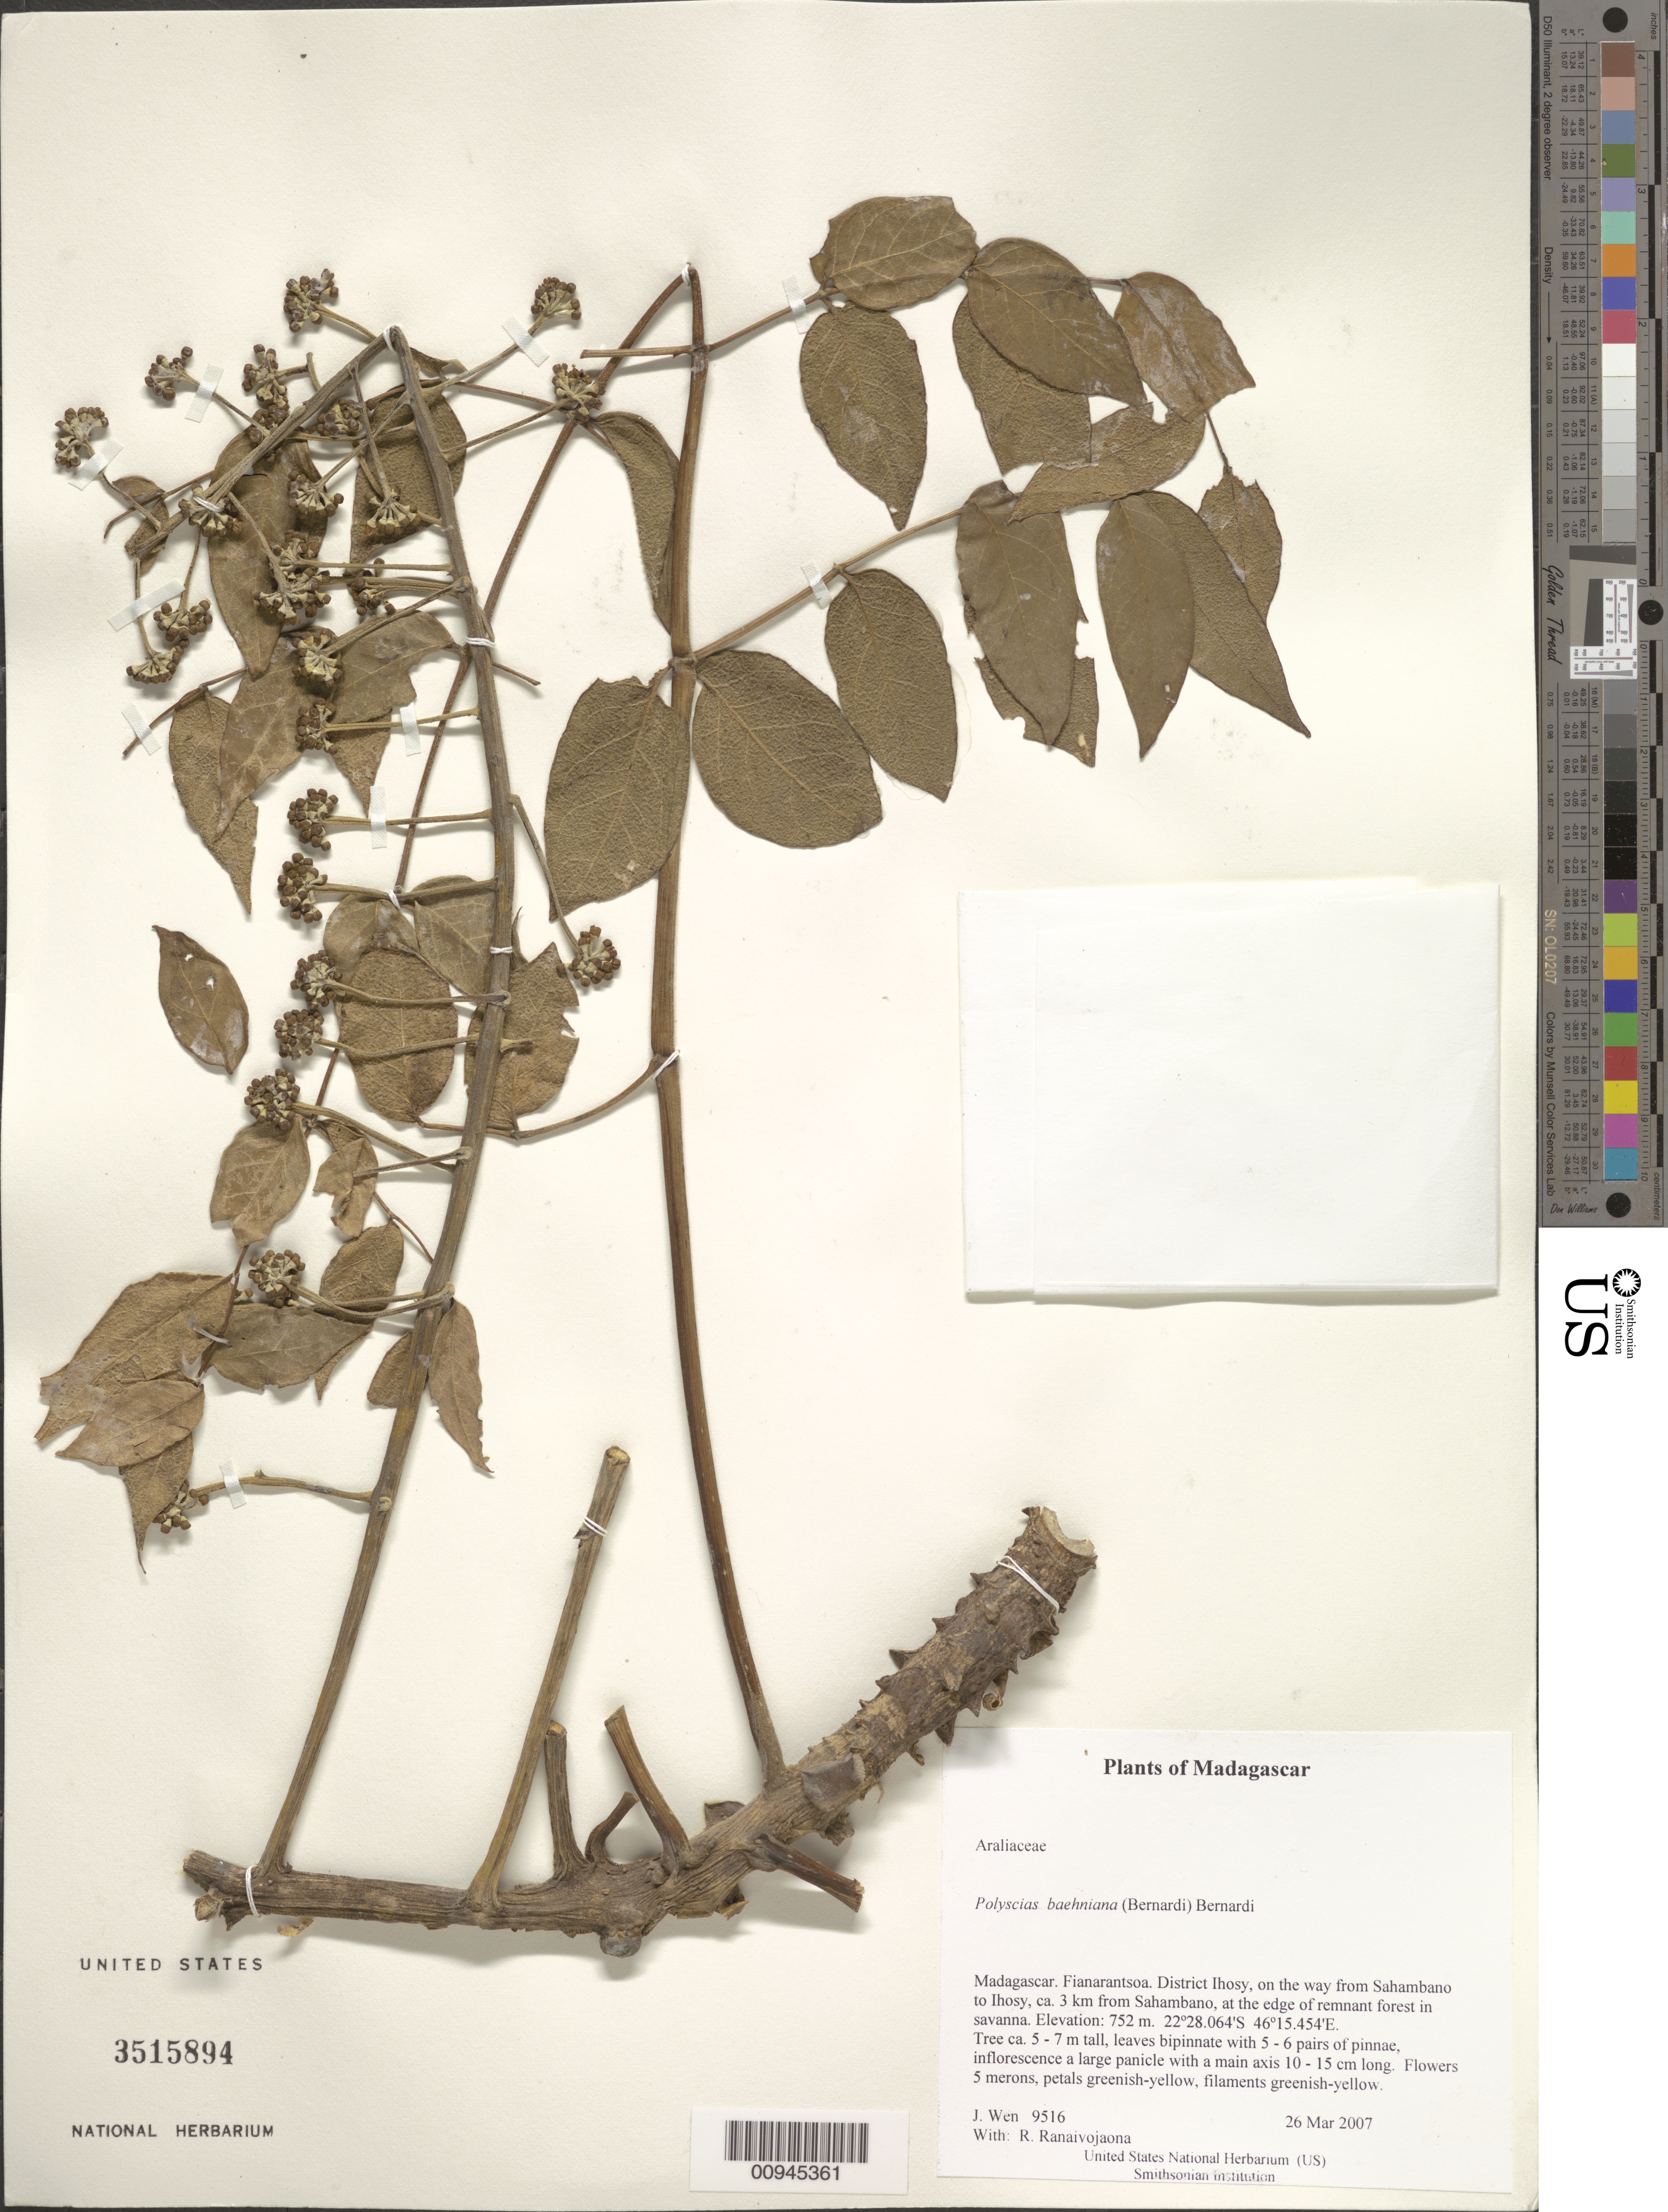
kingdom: Plantae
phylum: Tracheophyta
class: Magnoliopsida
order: Apiales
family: Araliaceae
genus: Polyscias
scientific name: Polyscias baehniana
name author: (Bernardi) Bernardi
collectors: J. Wen & R. Ranaivojaona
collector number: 9516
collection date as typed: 26 Mar 2007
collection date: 2007-03-26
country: Madagascar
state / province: Ihorombe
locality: District Ihosy, on the way from Sahambano to Ihosy, ca. 3 km from Sahambano, at the edge of remnant forest in savanna.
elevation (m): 752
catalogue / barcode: US 3515894